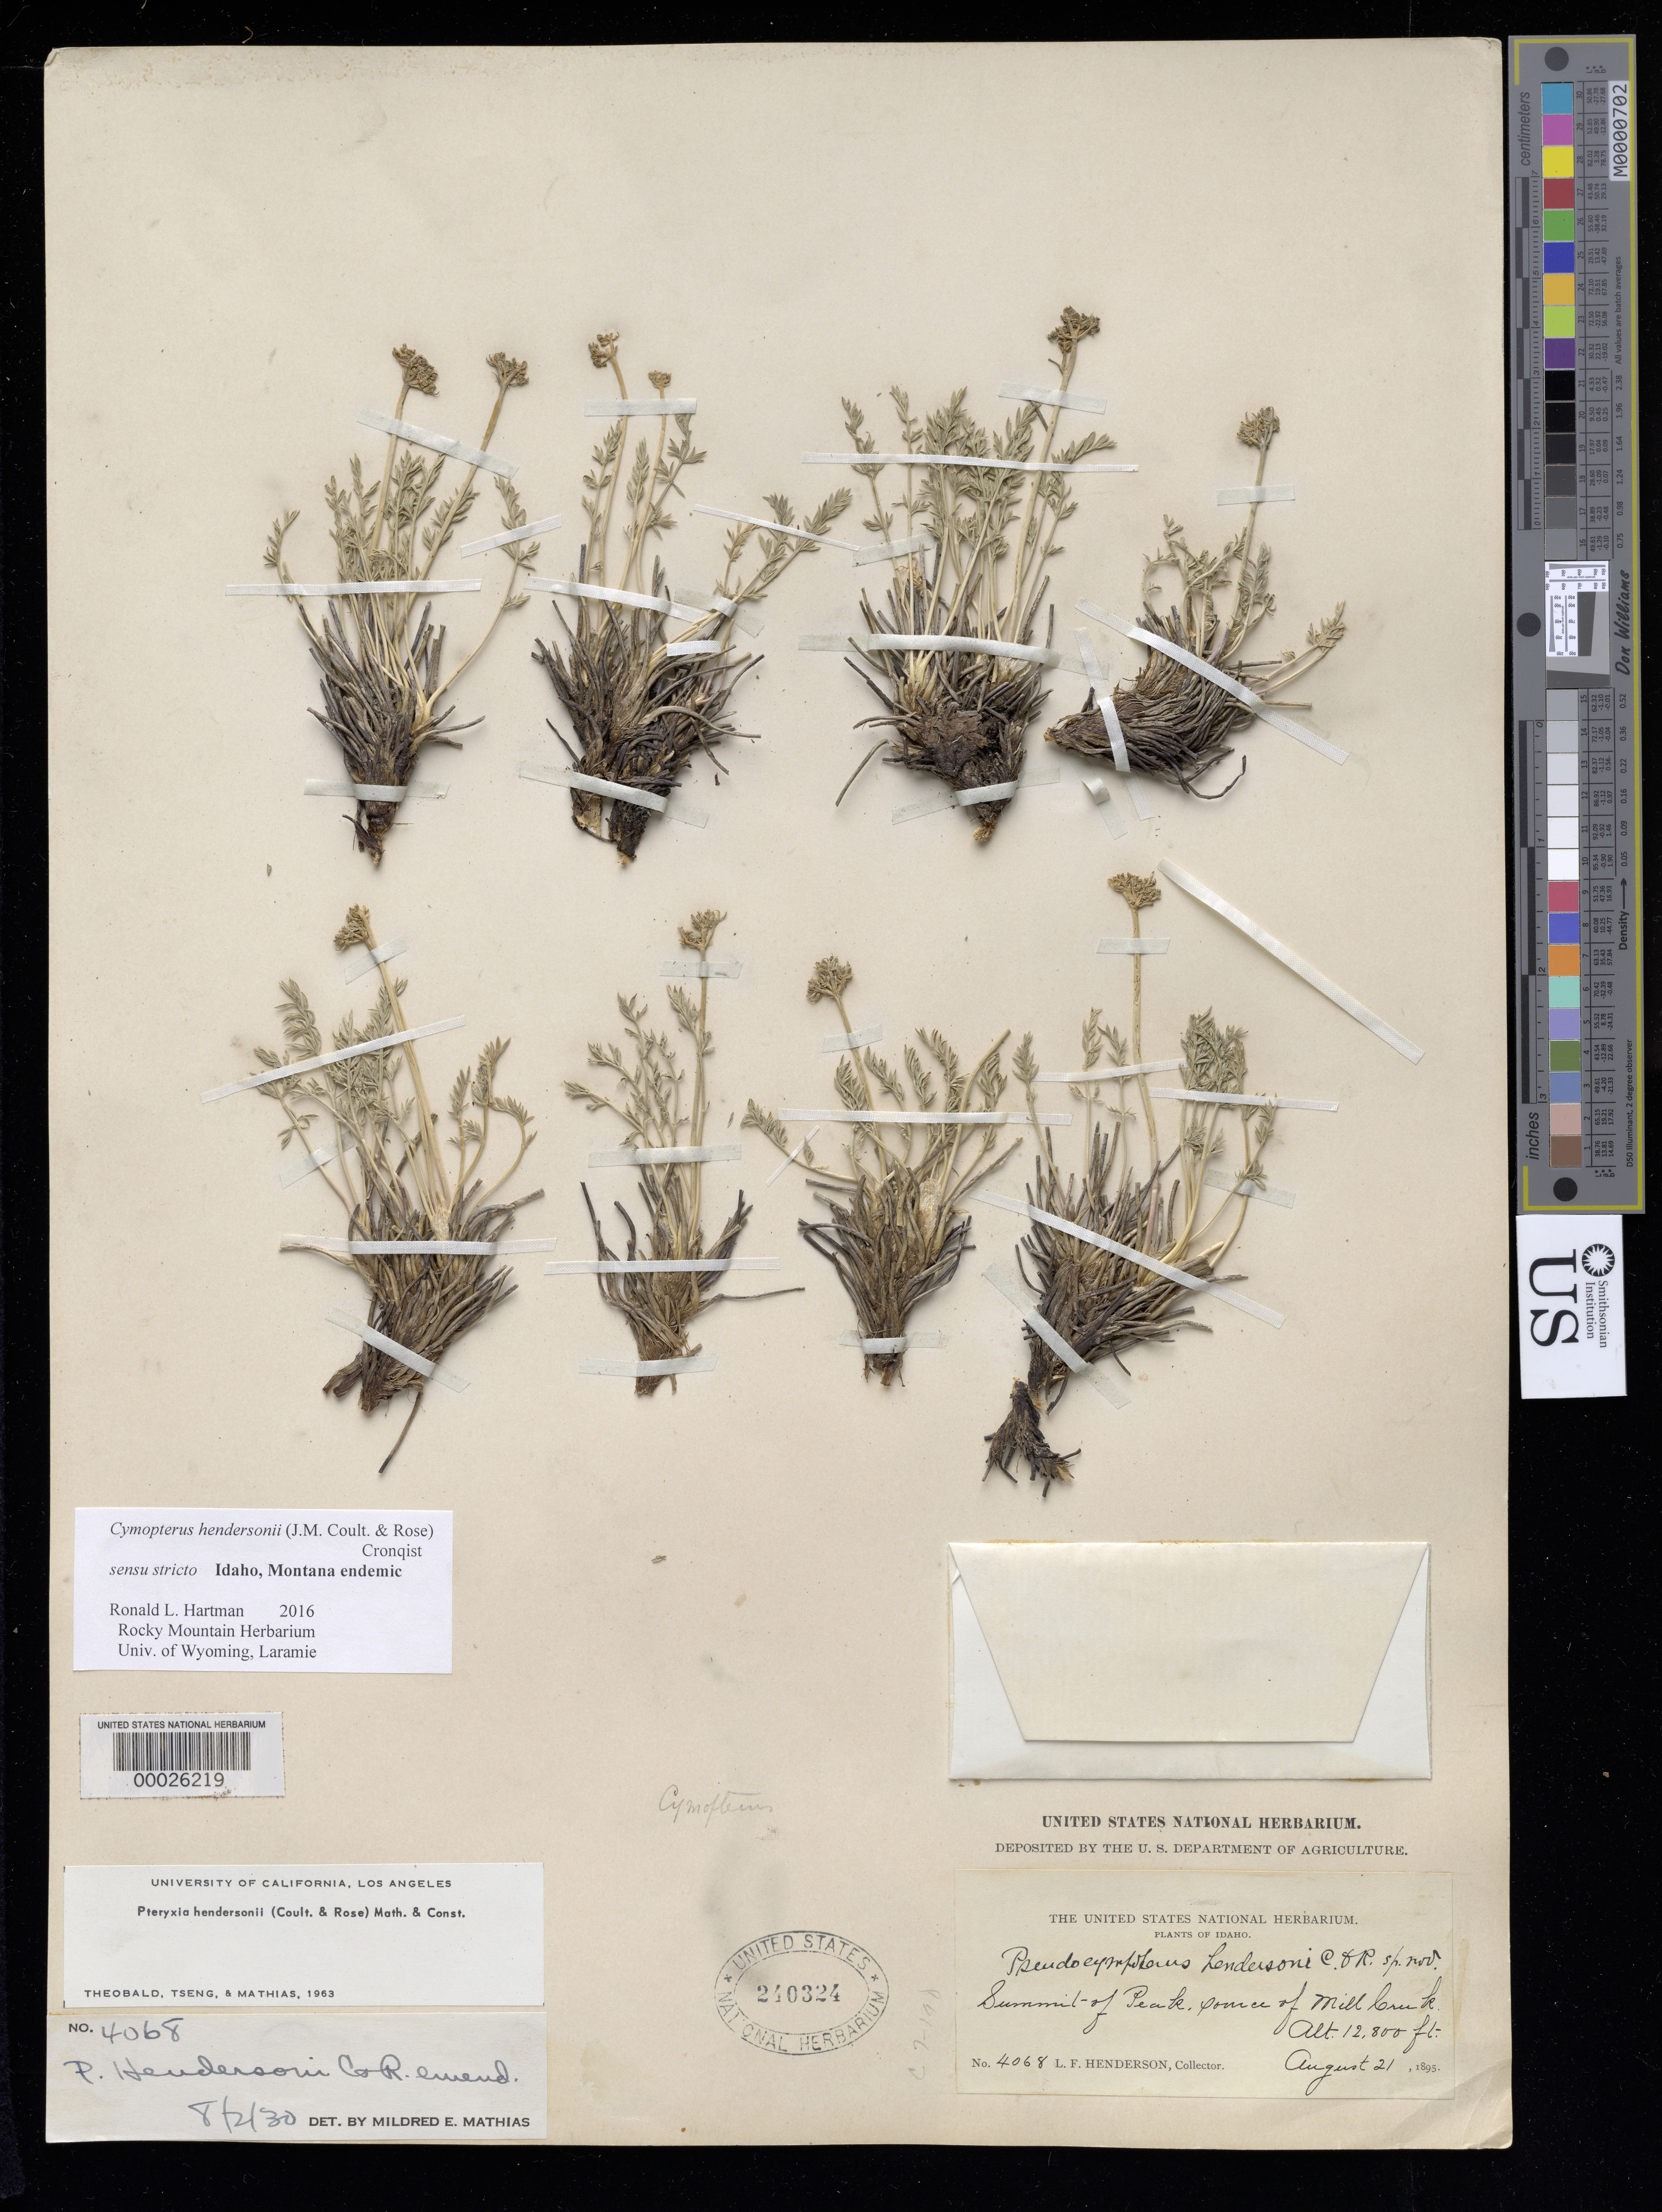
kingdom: Plantae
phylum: Tracheophyta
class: Magnoliopsida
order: Apiales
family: Apiaceae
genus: Pseudocymopterus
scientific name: Pseudocymopterus hendersonii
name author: J.M. Coult. & Rose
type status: Holotype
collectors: L. F. Henderson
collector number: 4068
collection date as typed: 21 Aug 1895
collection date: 1895-08-21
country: United States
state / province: Idaho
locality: Near source of Mill Creek.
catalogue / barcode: US 240324